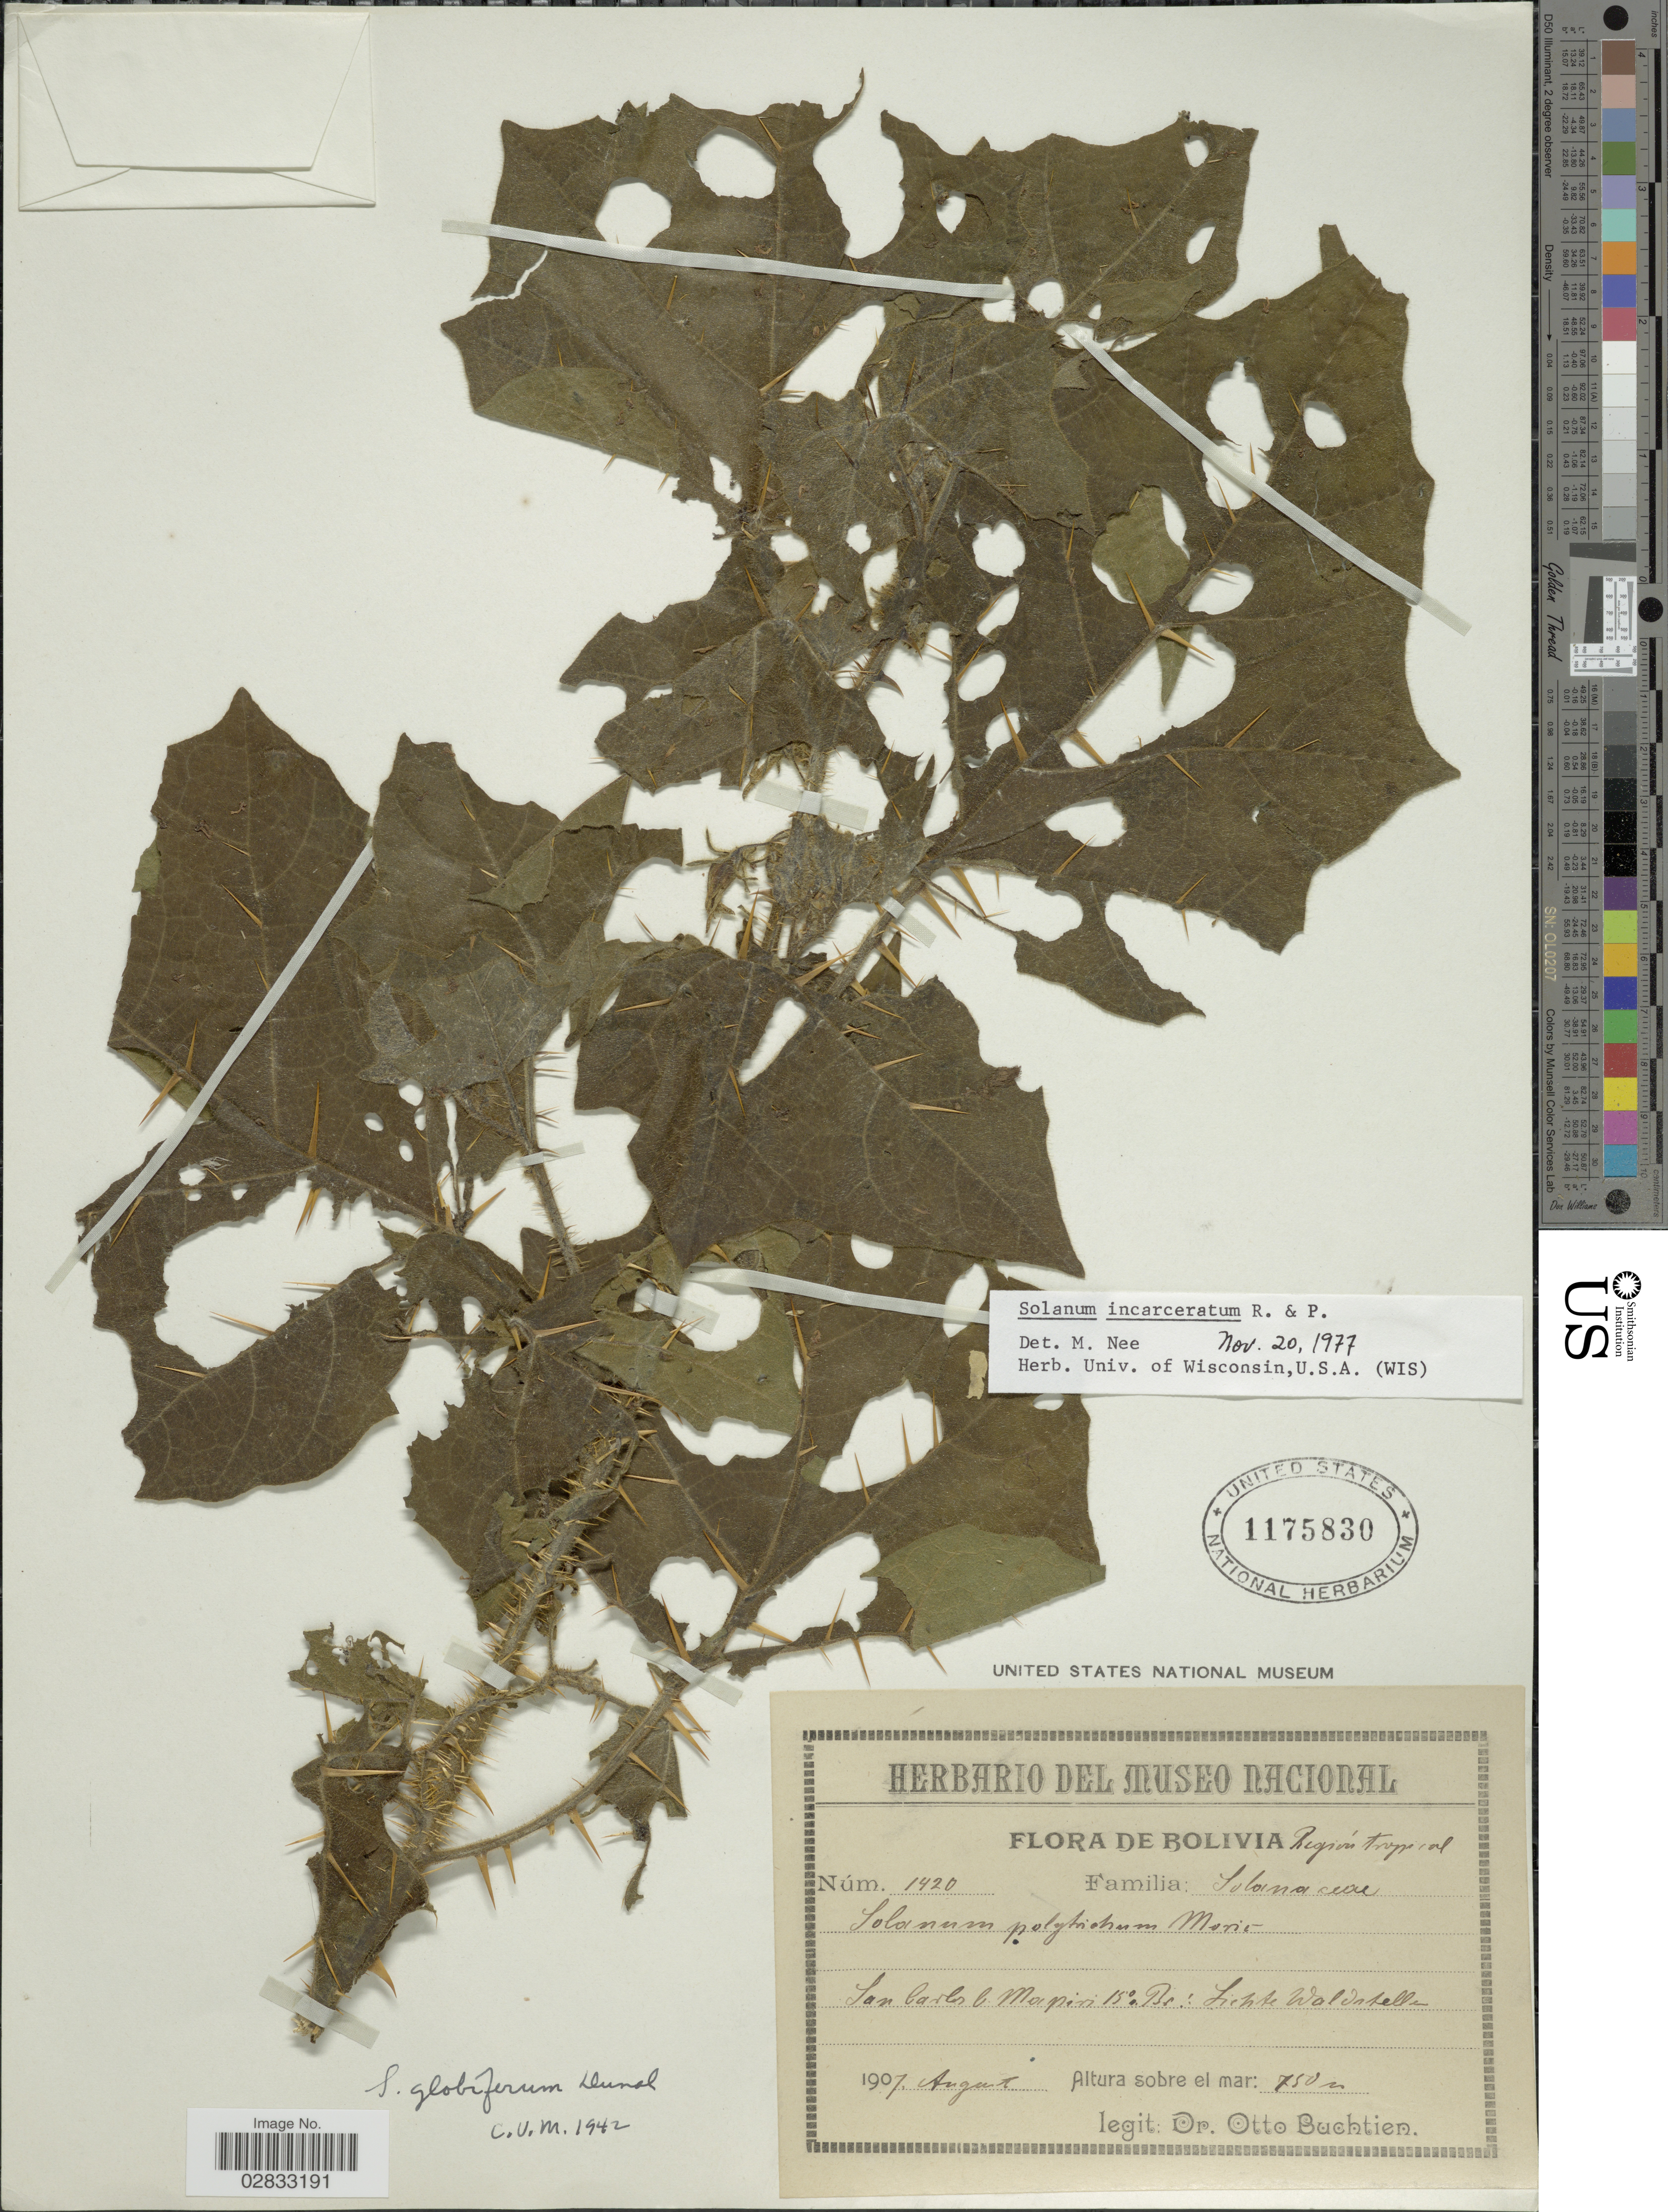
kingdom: Plantae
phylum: Tracheophyta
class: Magnoliopsida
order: Solanales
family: Solanaceae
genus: Solanum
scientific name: Solanum incarceratum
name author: Ruiz & Pav.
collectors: O. Buchtien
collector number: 1420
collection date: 1907-08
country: Bolivia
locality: Regíon tropical. San Carlos b. Mapiri 15° Bs.: Lichte Waldstelle.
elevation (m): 750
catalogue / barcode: US 1175830